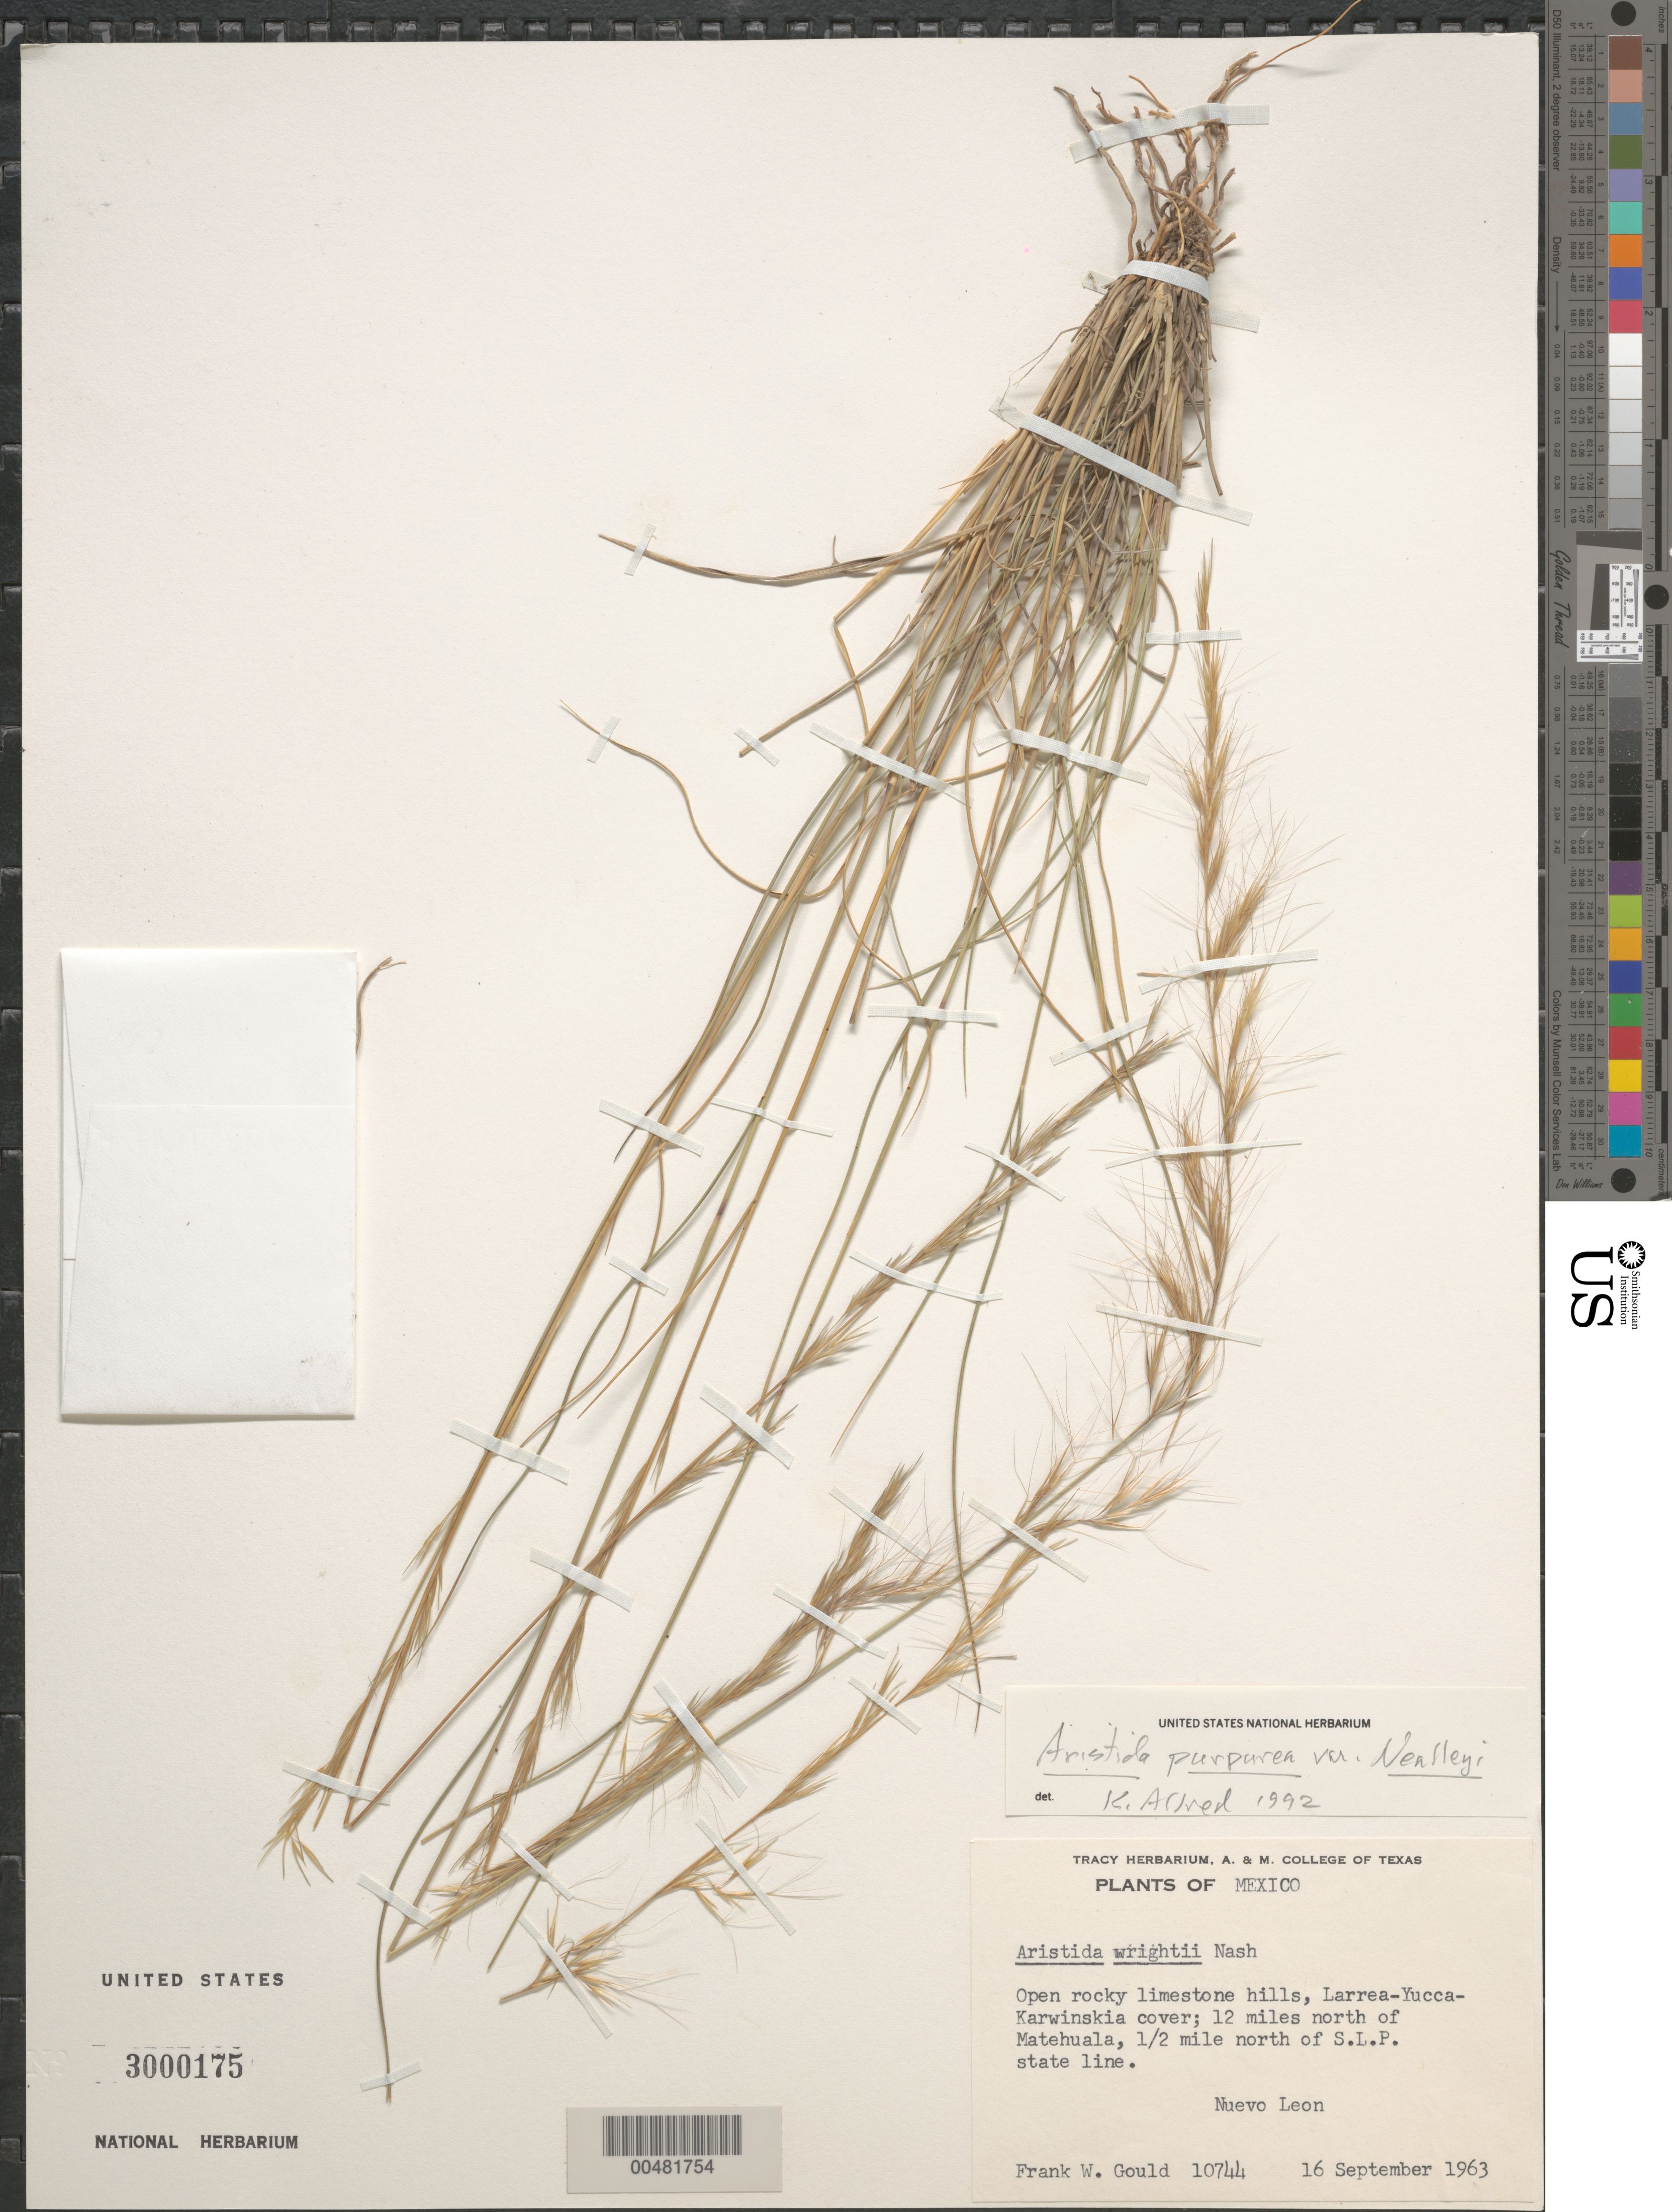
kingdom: Plantae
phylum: Tracheophyta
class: Liliopsida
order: Poales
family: Poaceae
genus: Aristida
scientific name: Aristida purpurea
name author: Nutt.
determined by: Allred, K.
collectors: F. W. Gould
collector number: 10744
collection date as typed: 16 Sep 1963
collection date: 1963-09-16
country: Mexico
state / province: Nuevo León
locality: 12 mi N of Matehuala, .5 mi N of S.L.P. state line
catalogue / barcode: US 3000175